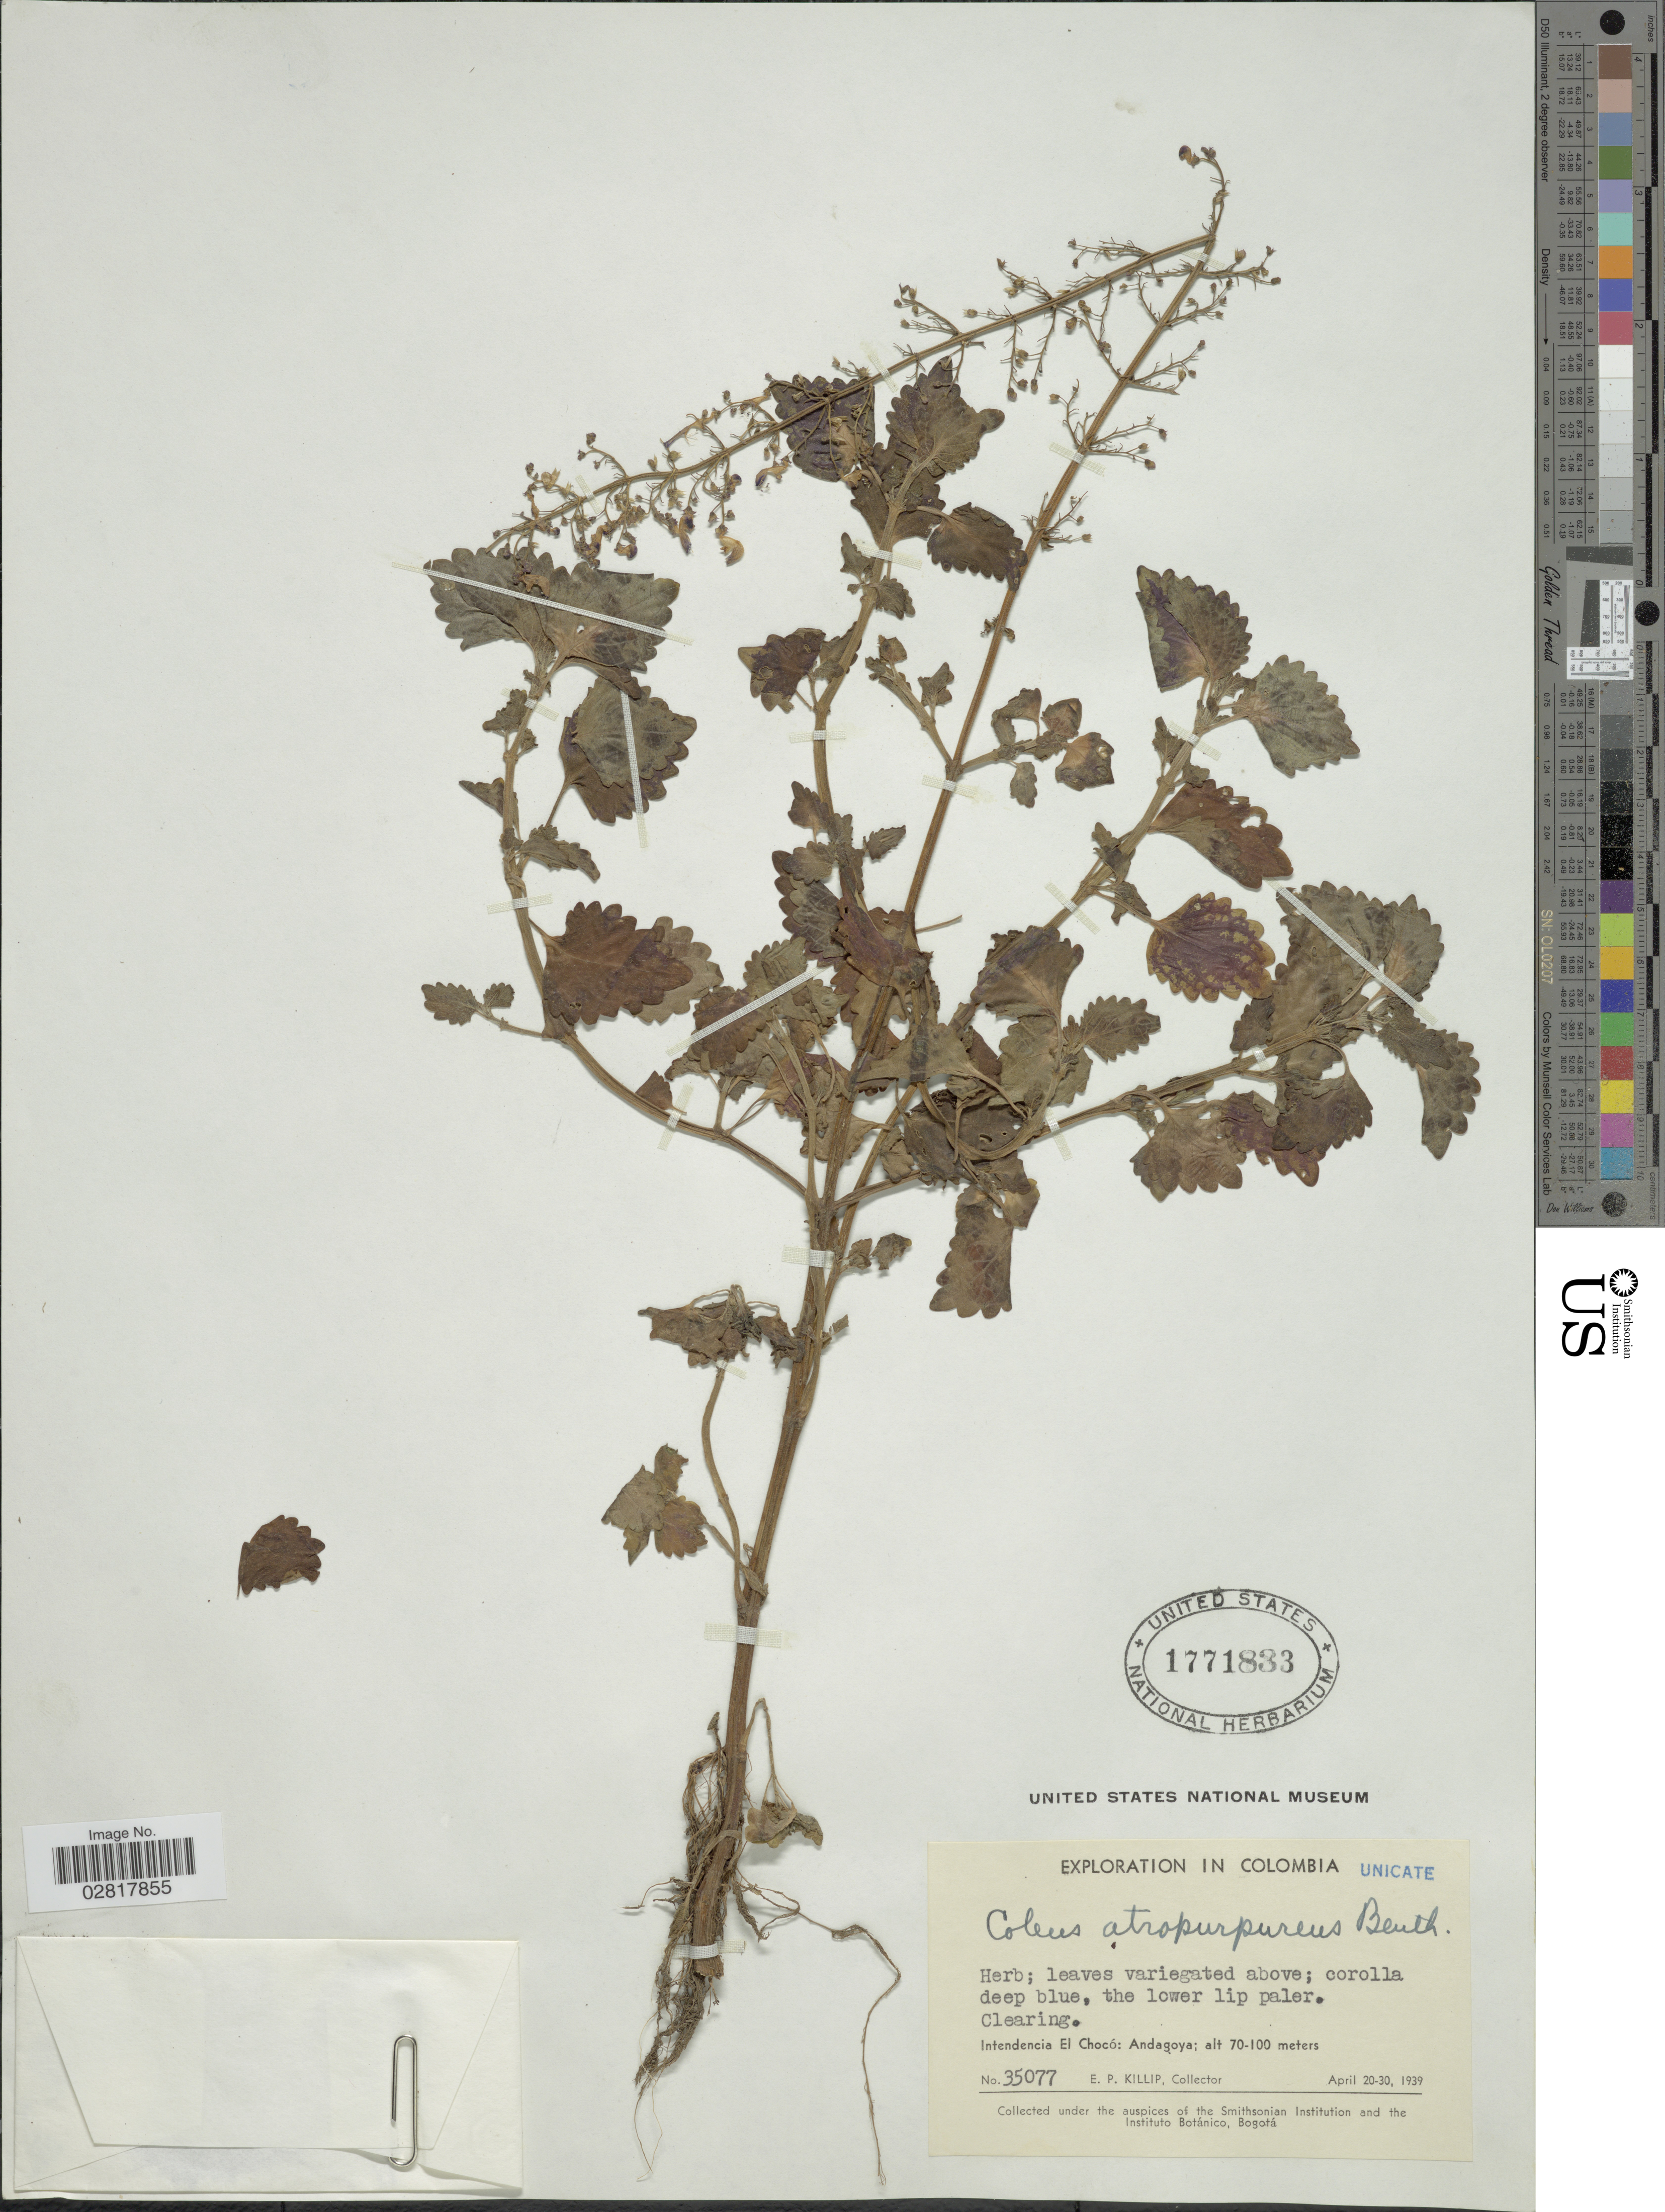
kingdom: Plantae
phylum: Tracheophyta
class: Magnoliopsida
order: Lamiales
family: Lamiaceae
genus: Plectranthus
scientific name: Plectranthus scutellarioides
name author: (L.) R. Br.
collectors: E. P. Killip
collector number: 35077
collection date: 1939-04-20/1939-04-30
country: Colombia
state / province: Chocó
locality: Intendencia El Chocó: Andagoya.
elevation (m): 70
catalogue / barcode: US 1771833